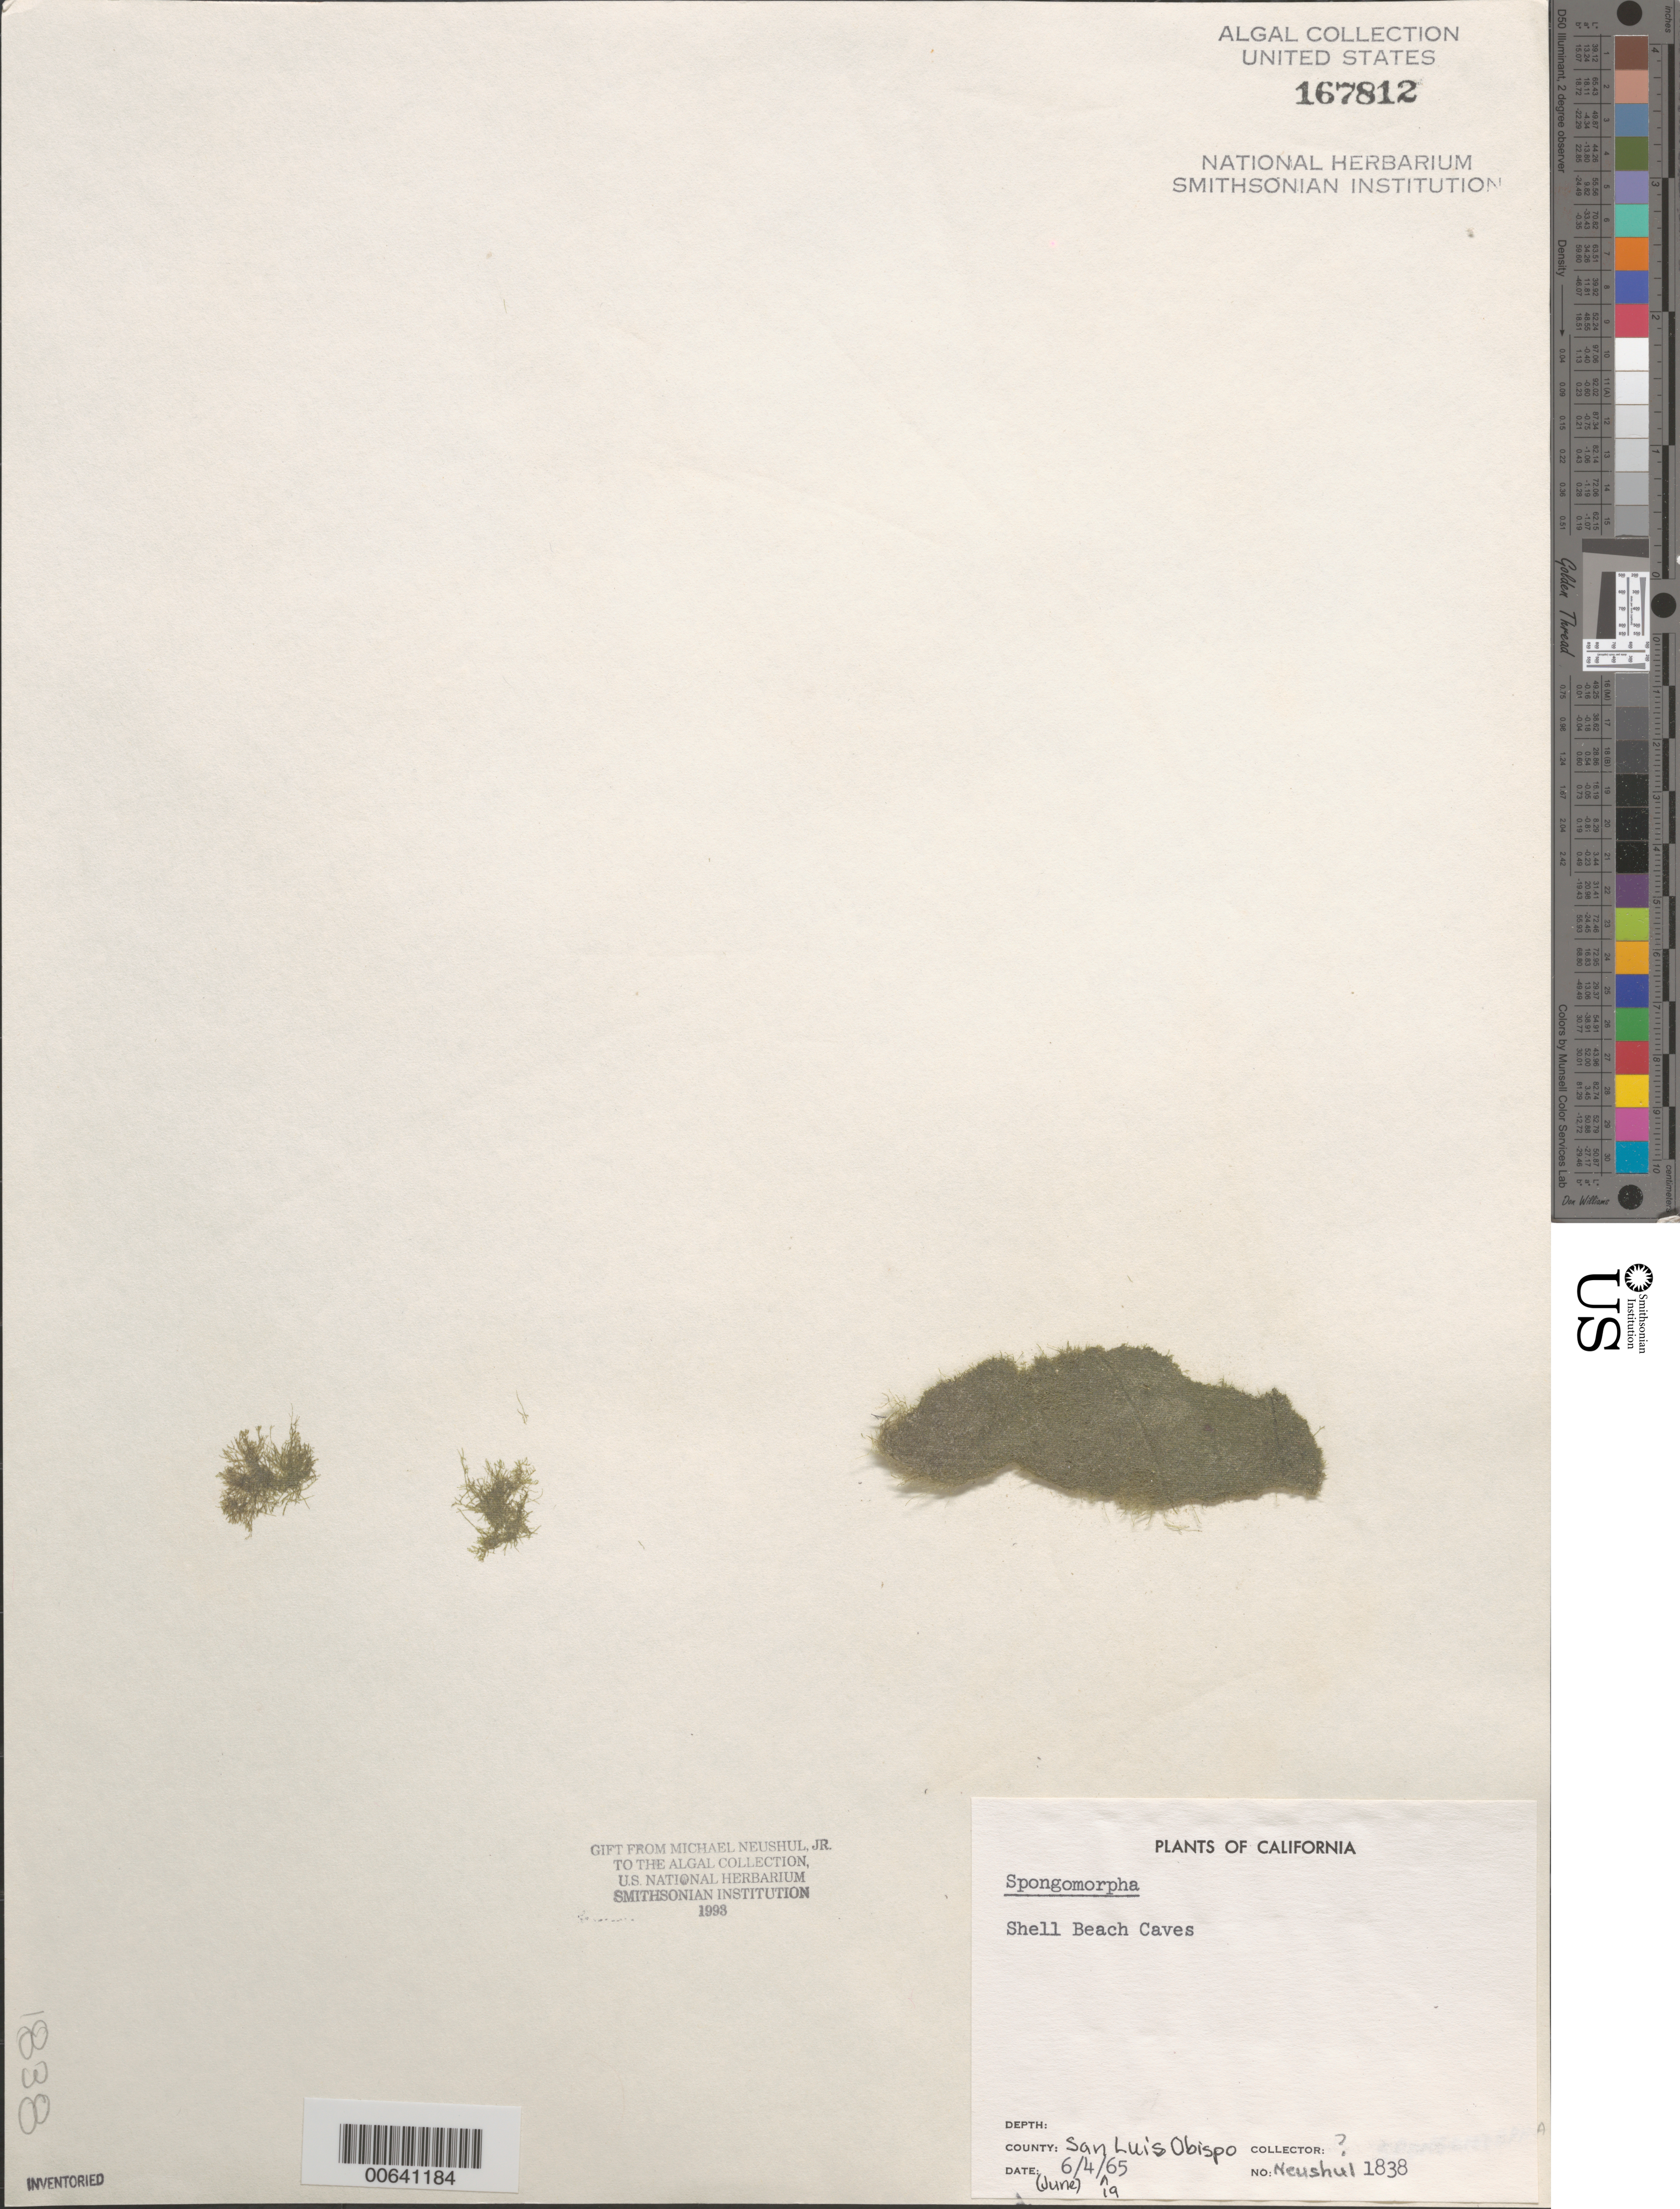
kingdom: Plantae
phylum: Chlorophyta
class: Ulvophyceae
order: Ulotrichales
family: Ulotrichaceae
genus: Spongomorpha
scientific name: Spongomorpha sp.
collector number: Neushul 1838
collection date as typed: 04 Jun 1965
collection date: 1965-06-04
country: United States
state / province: California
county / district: San Luis Obispo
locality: Shell Beach caves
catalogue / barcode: US 167812